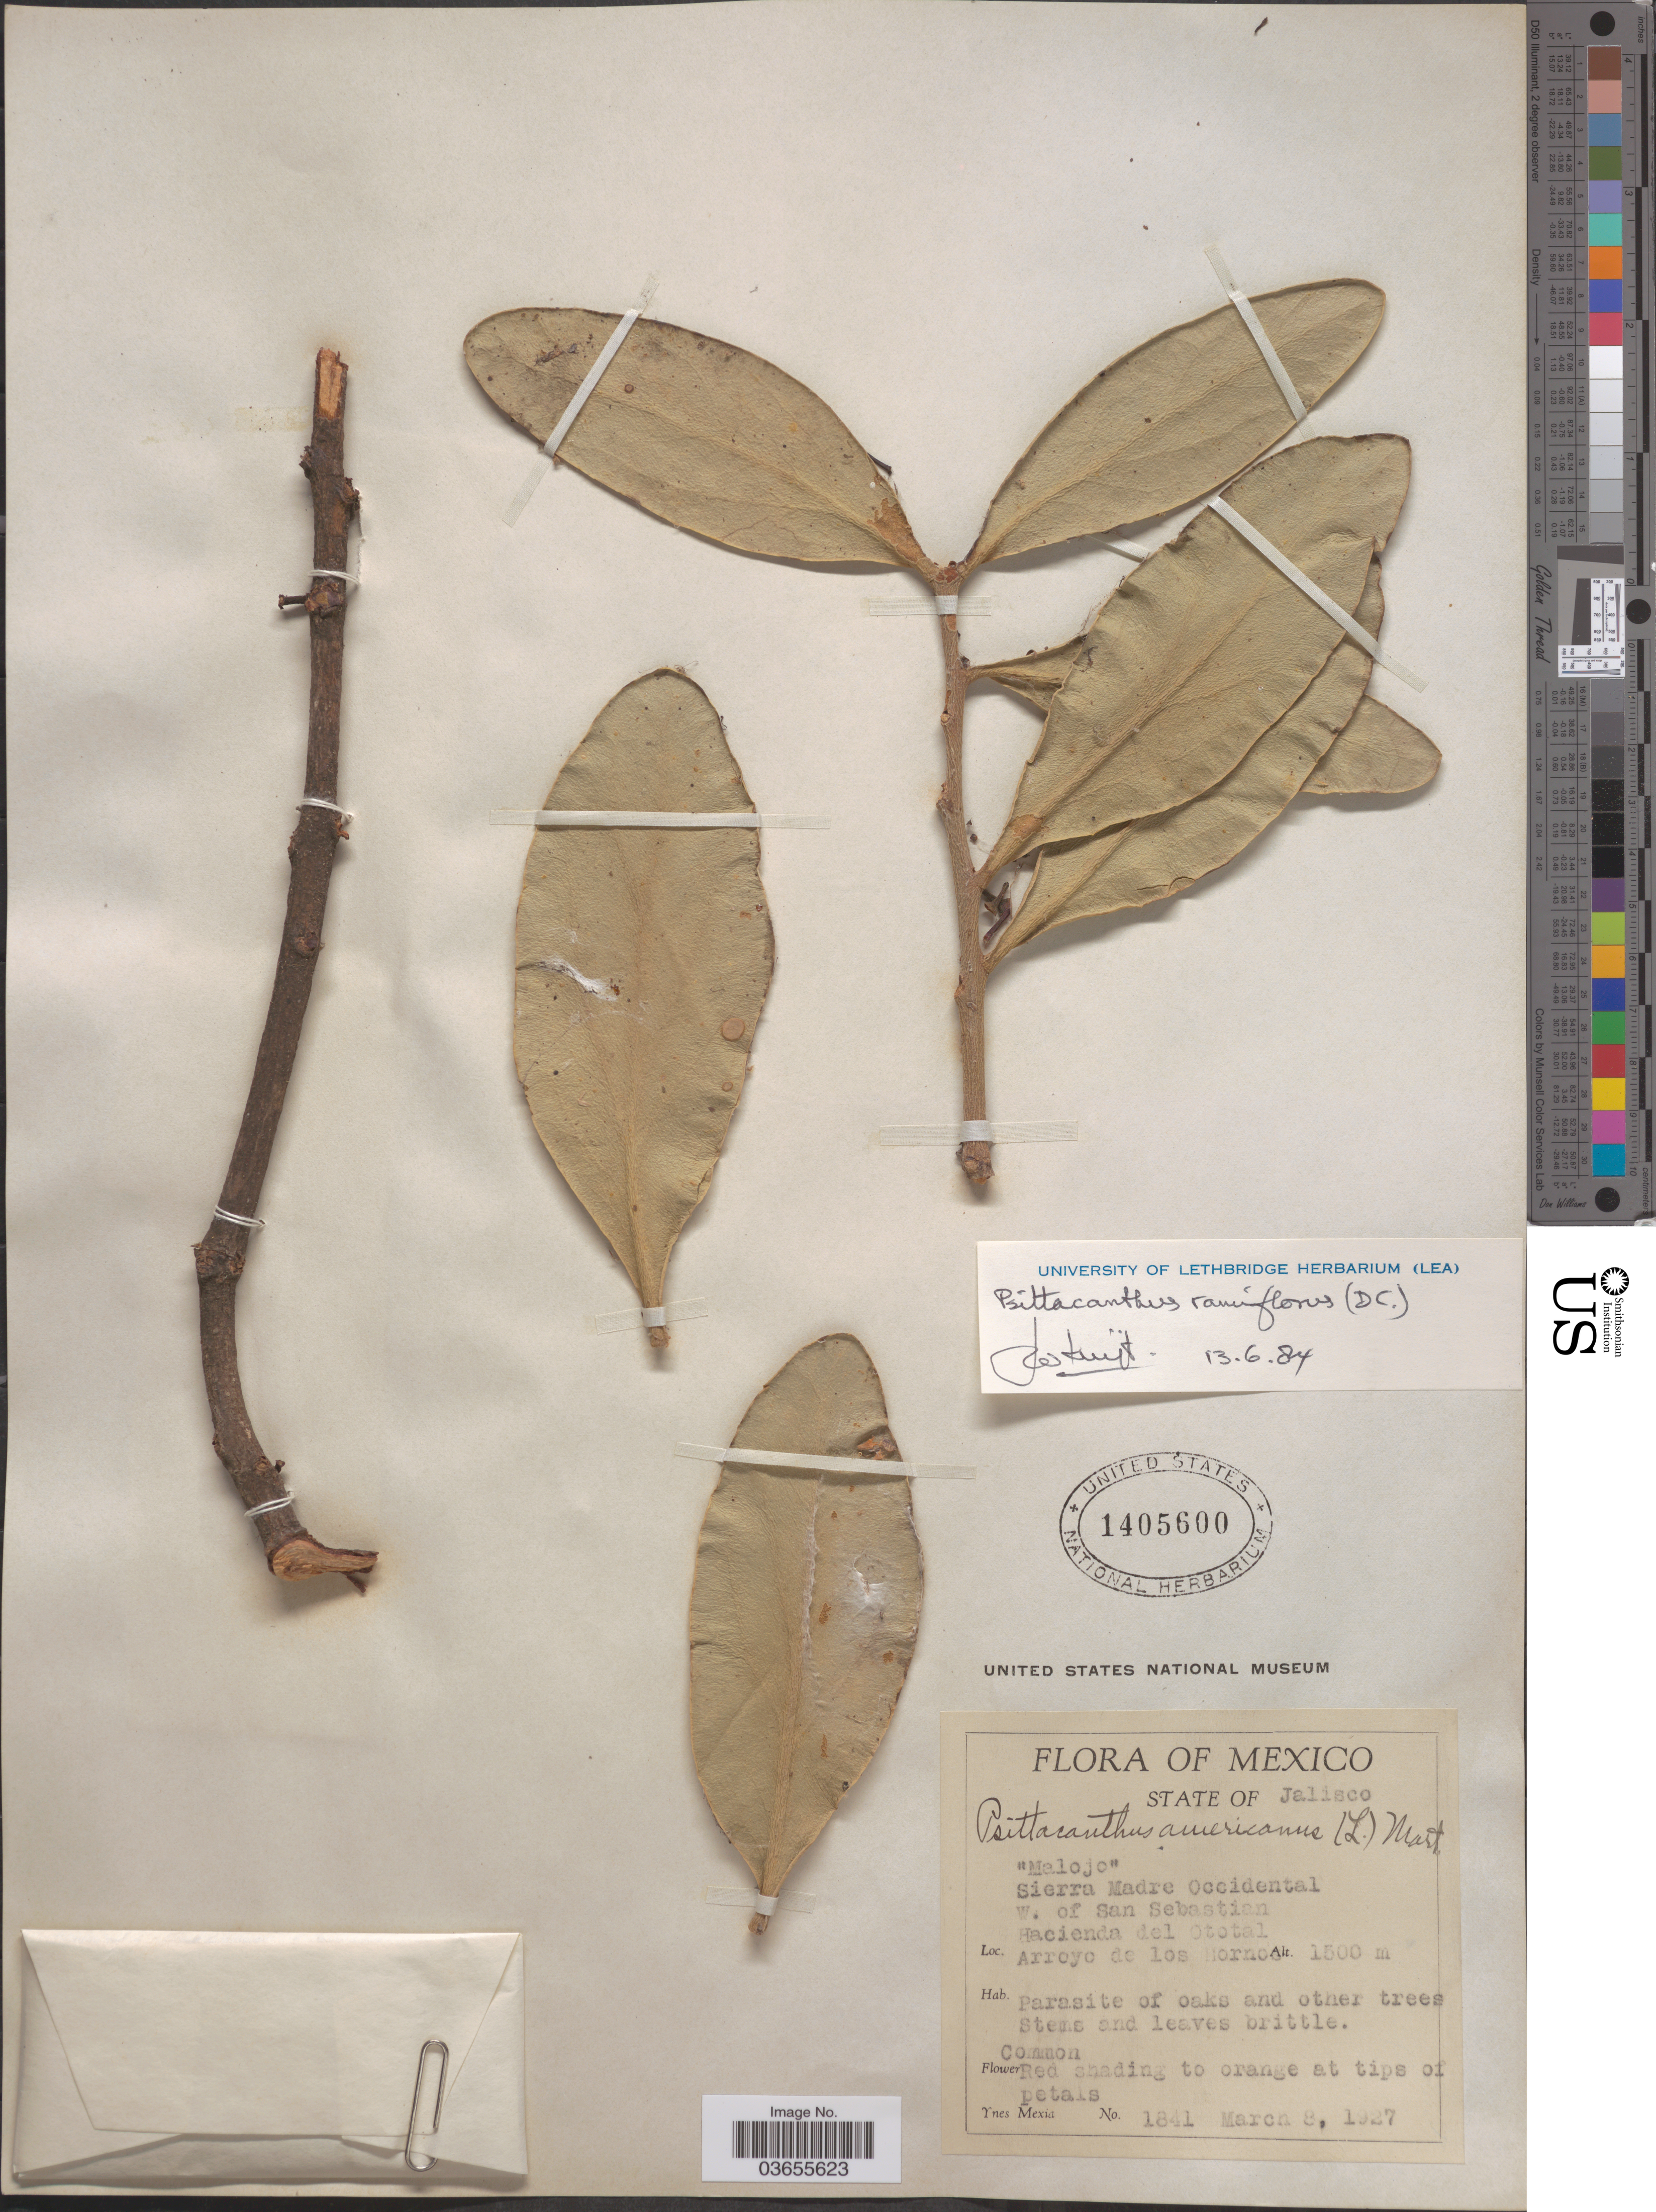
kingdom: Plantae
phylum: Tracheophyta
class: Magnoliopsida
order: Santalales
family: Loranthaceae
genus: Psittacanthus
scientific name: Psittacanthus ramiflorus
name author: (Moc. & Sessé ex DC.) G. Don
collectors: Y. Mexia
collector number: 1841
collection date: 1927-03-08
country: Mexico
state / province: Jalisco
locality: Sierra Madre Occidental. W. of San Sebastian. Hacienda del Ototal. Arroyo de los Hornos.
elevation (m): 1500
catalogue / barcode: US 1405600